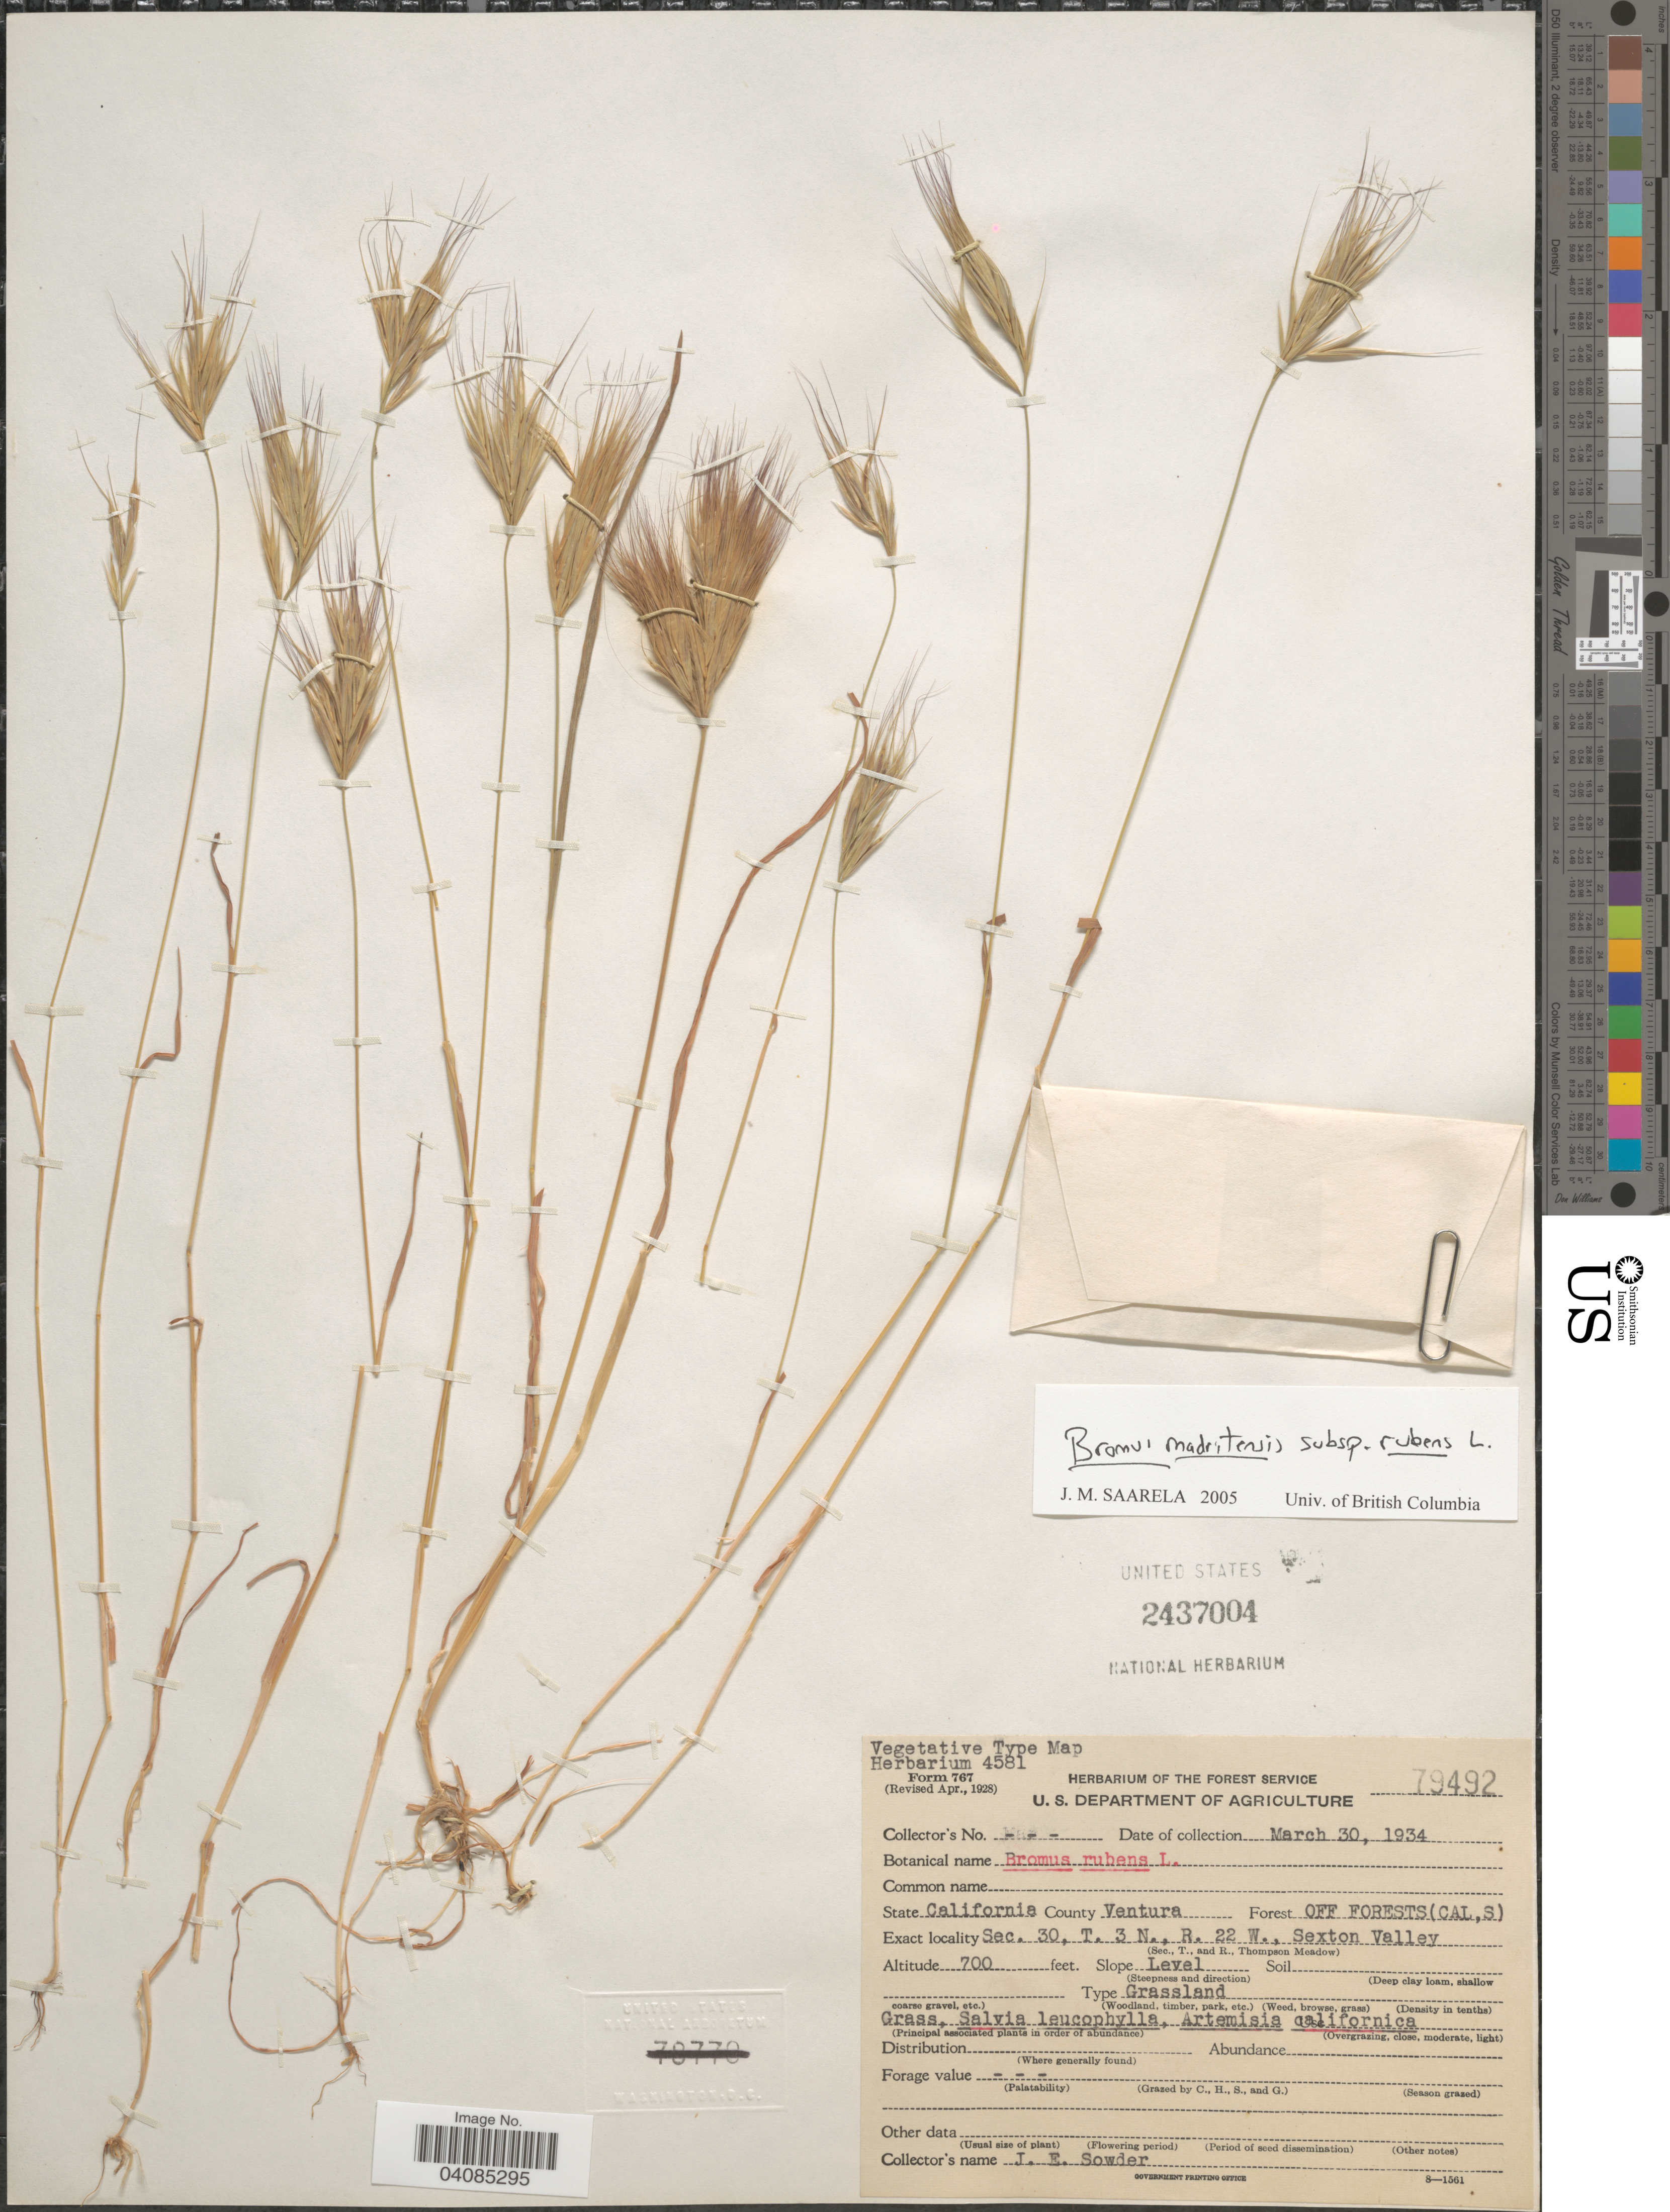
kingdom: Plantae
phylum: Tracheophyta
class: Liliopsida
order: Poales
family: Poaceae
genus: Bromus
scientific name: Bromus rubens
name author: L.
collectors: J. Sowder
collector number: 79492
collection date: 1934-03-30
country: United States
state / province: California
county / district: Ventura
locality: County Ventura. Forest Off Forests (Cal, S). Sec. 30, T. 3 N., R. 22 W., Sexton Valley.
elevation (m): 213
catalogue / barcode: US 2437004